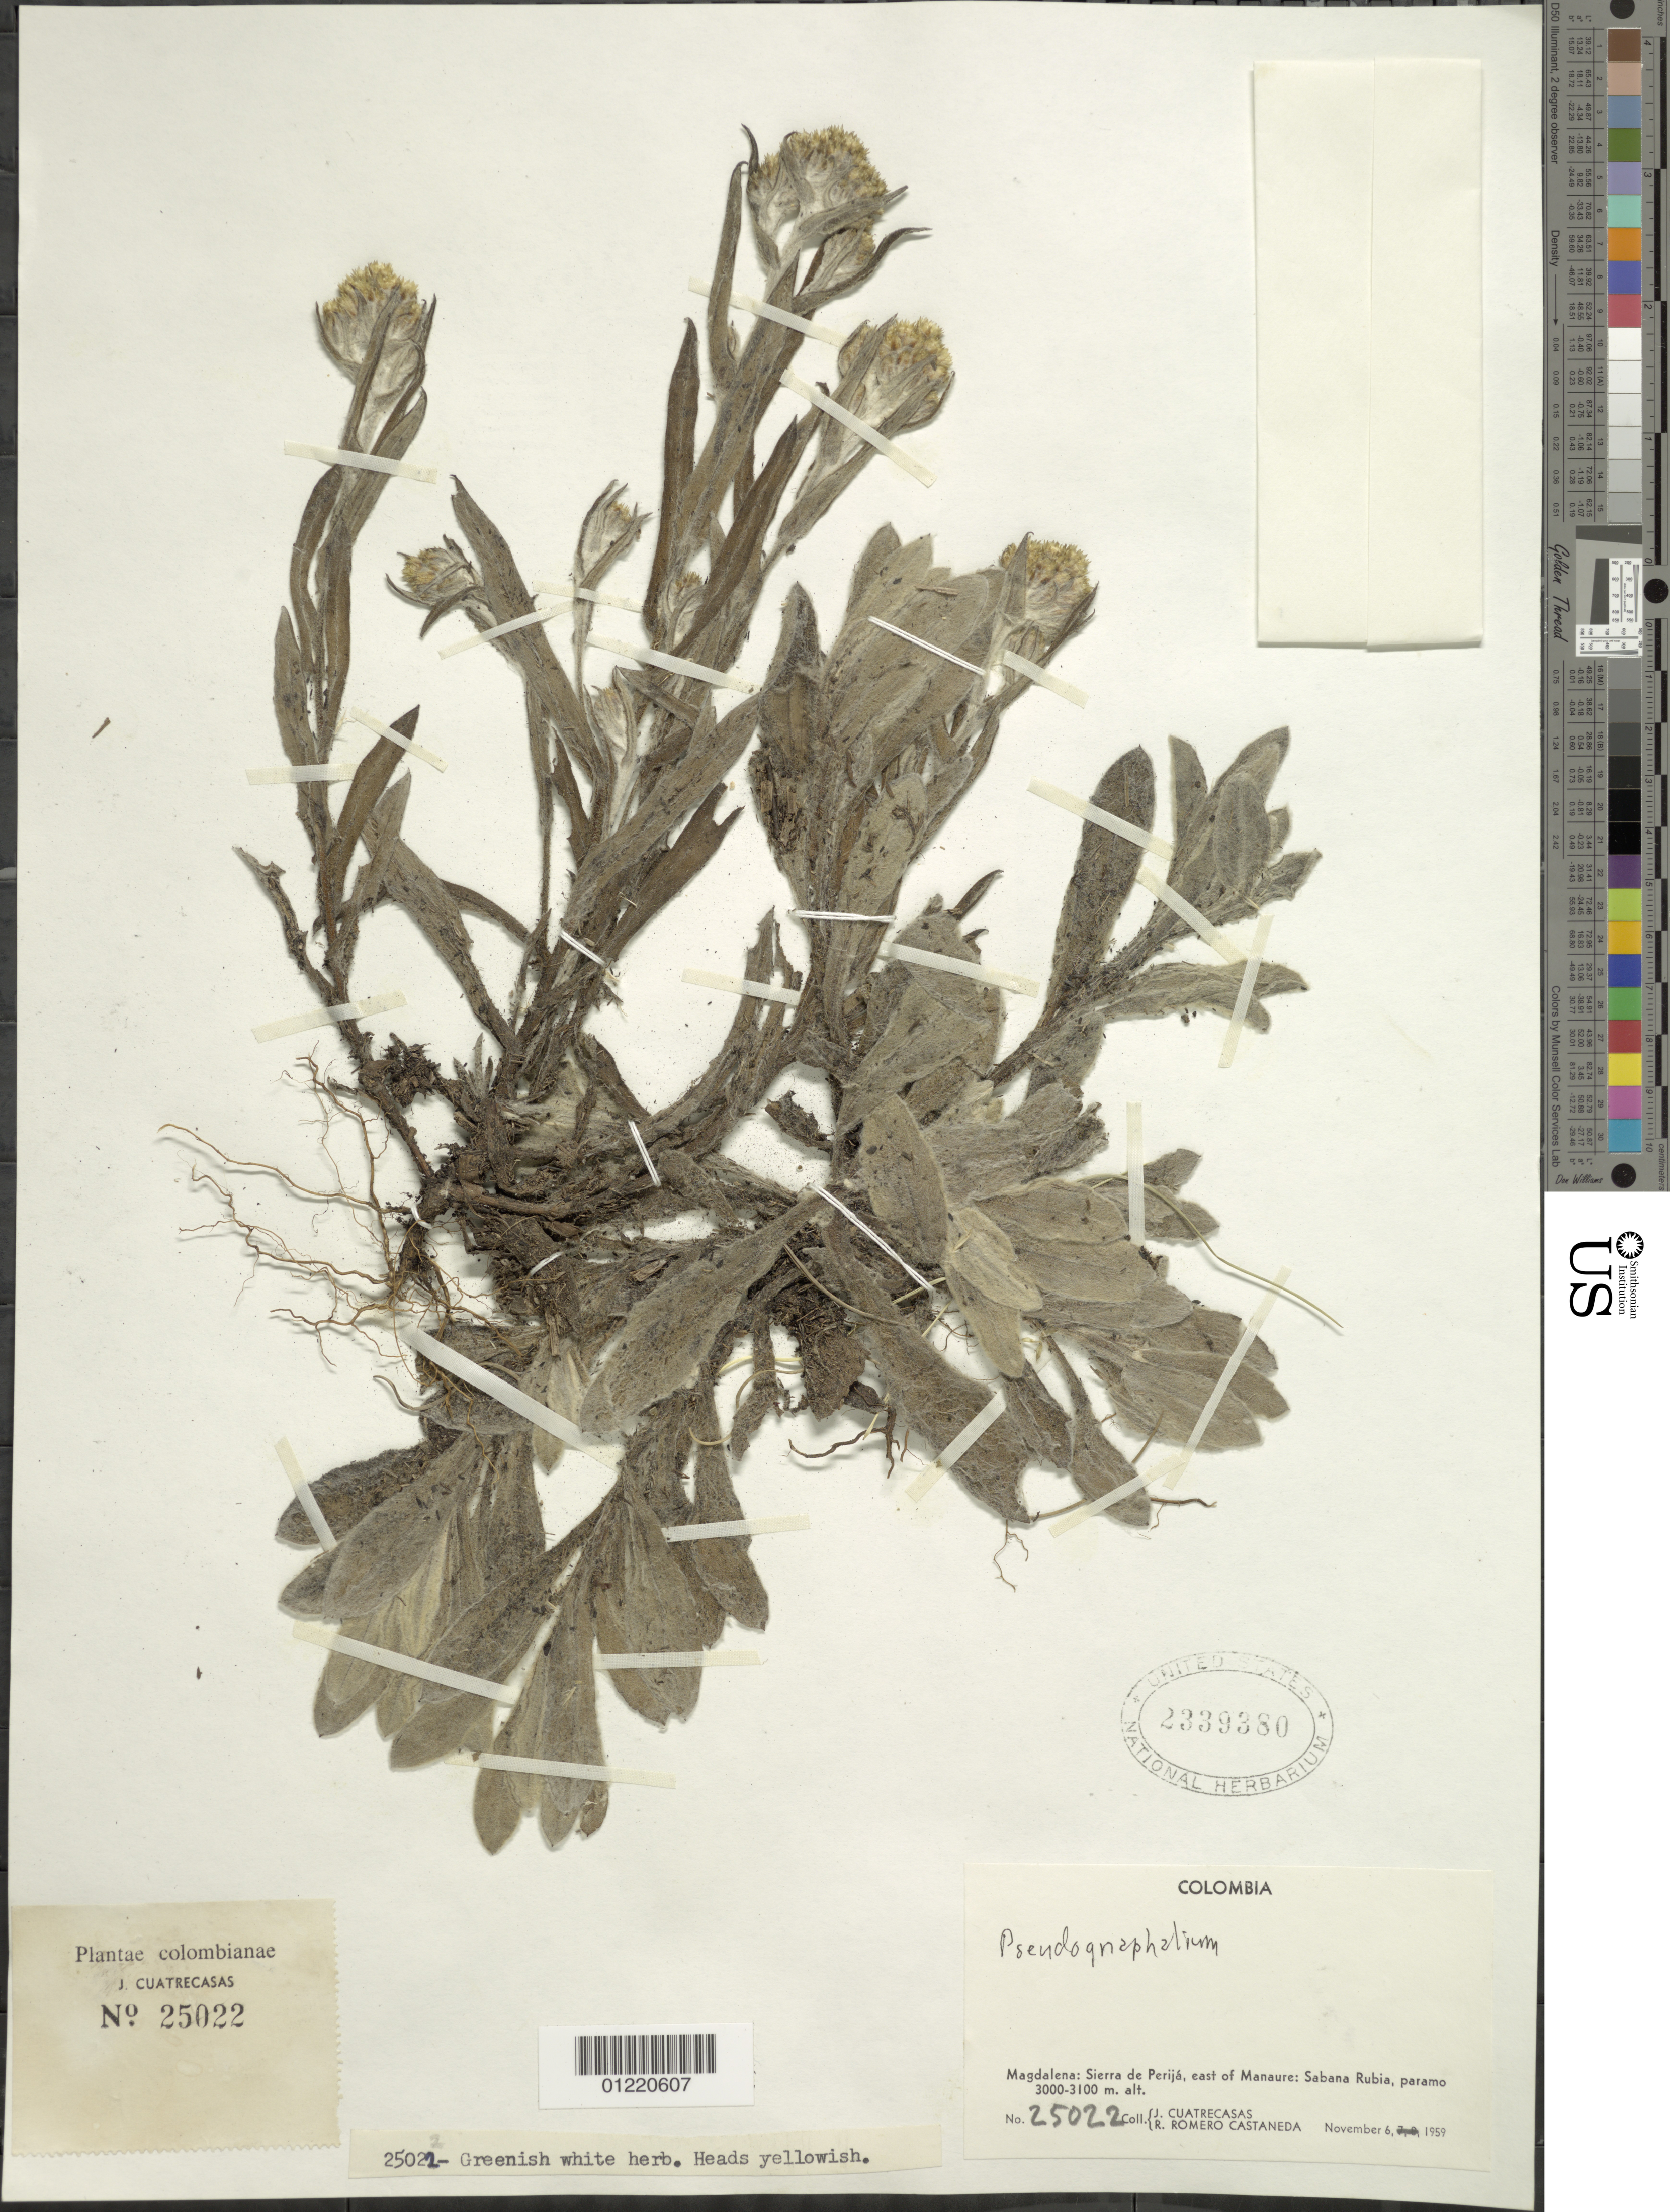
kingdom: Plantae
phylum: Tracheophyta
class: Magnoliopsida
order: Asterales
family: Asteraceae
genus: Pseudognaphalium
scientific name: Pseudognaphalium sp.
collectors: J. Cuatrecasas & R. Romero Castañeda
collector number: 25022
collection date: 1959-11-06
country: Colombia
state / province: Magdalena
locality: Sierra de Perijá, east Manuare: Sabana Rubia.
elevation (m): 3000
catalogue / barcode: US 2339380